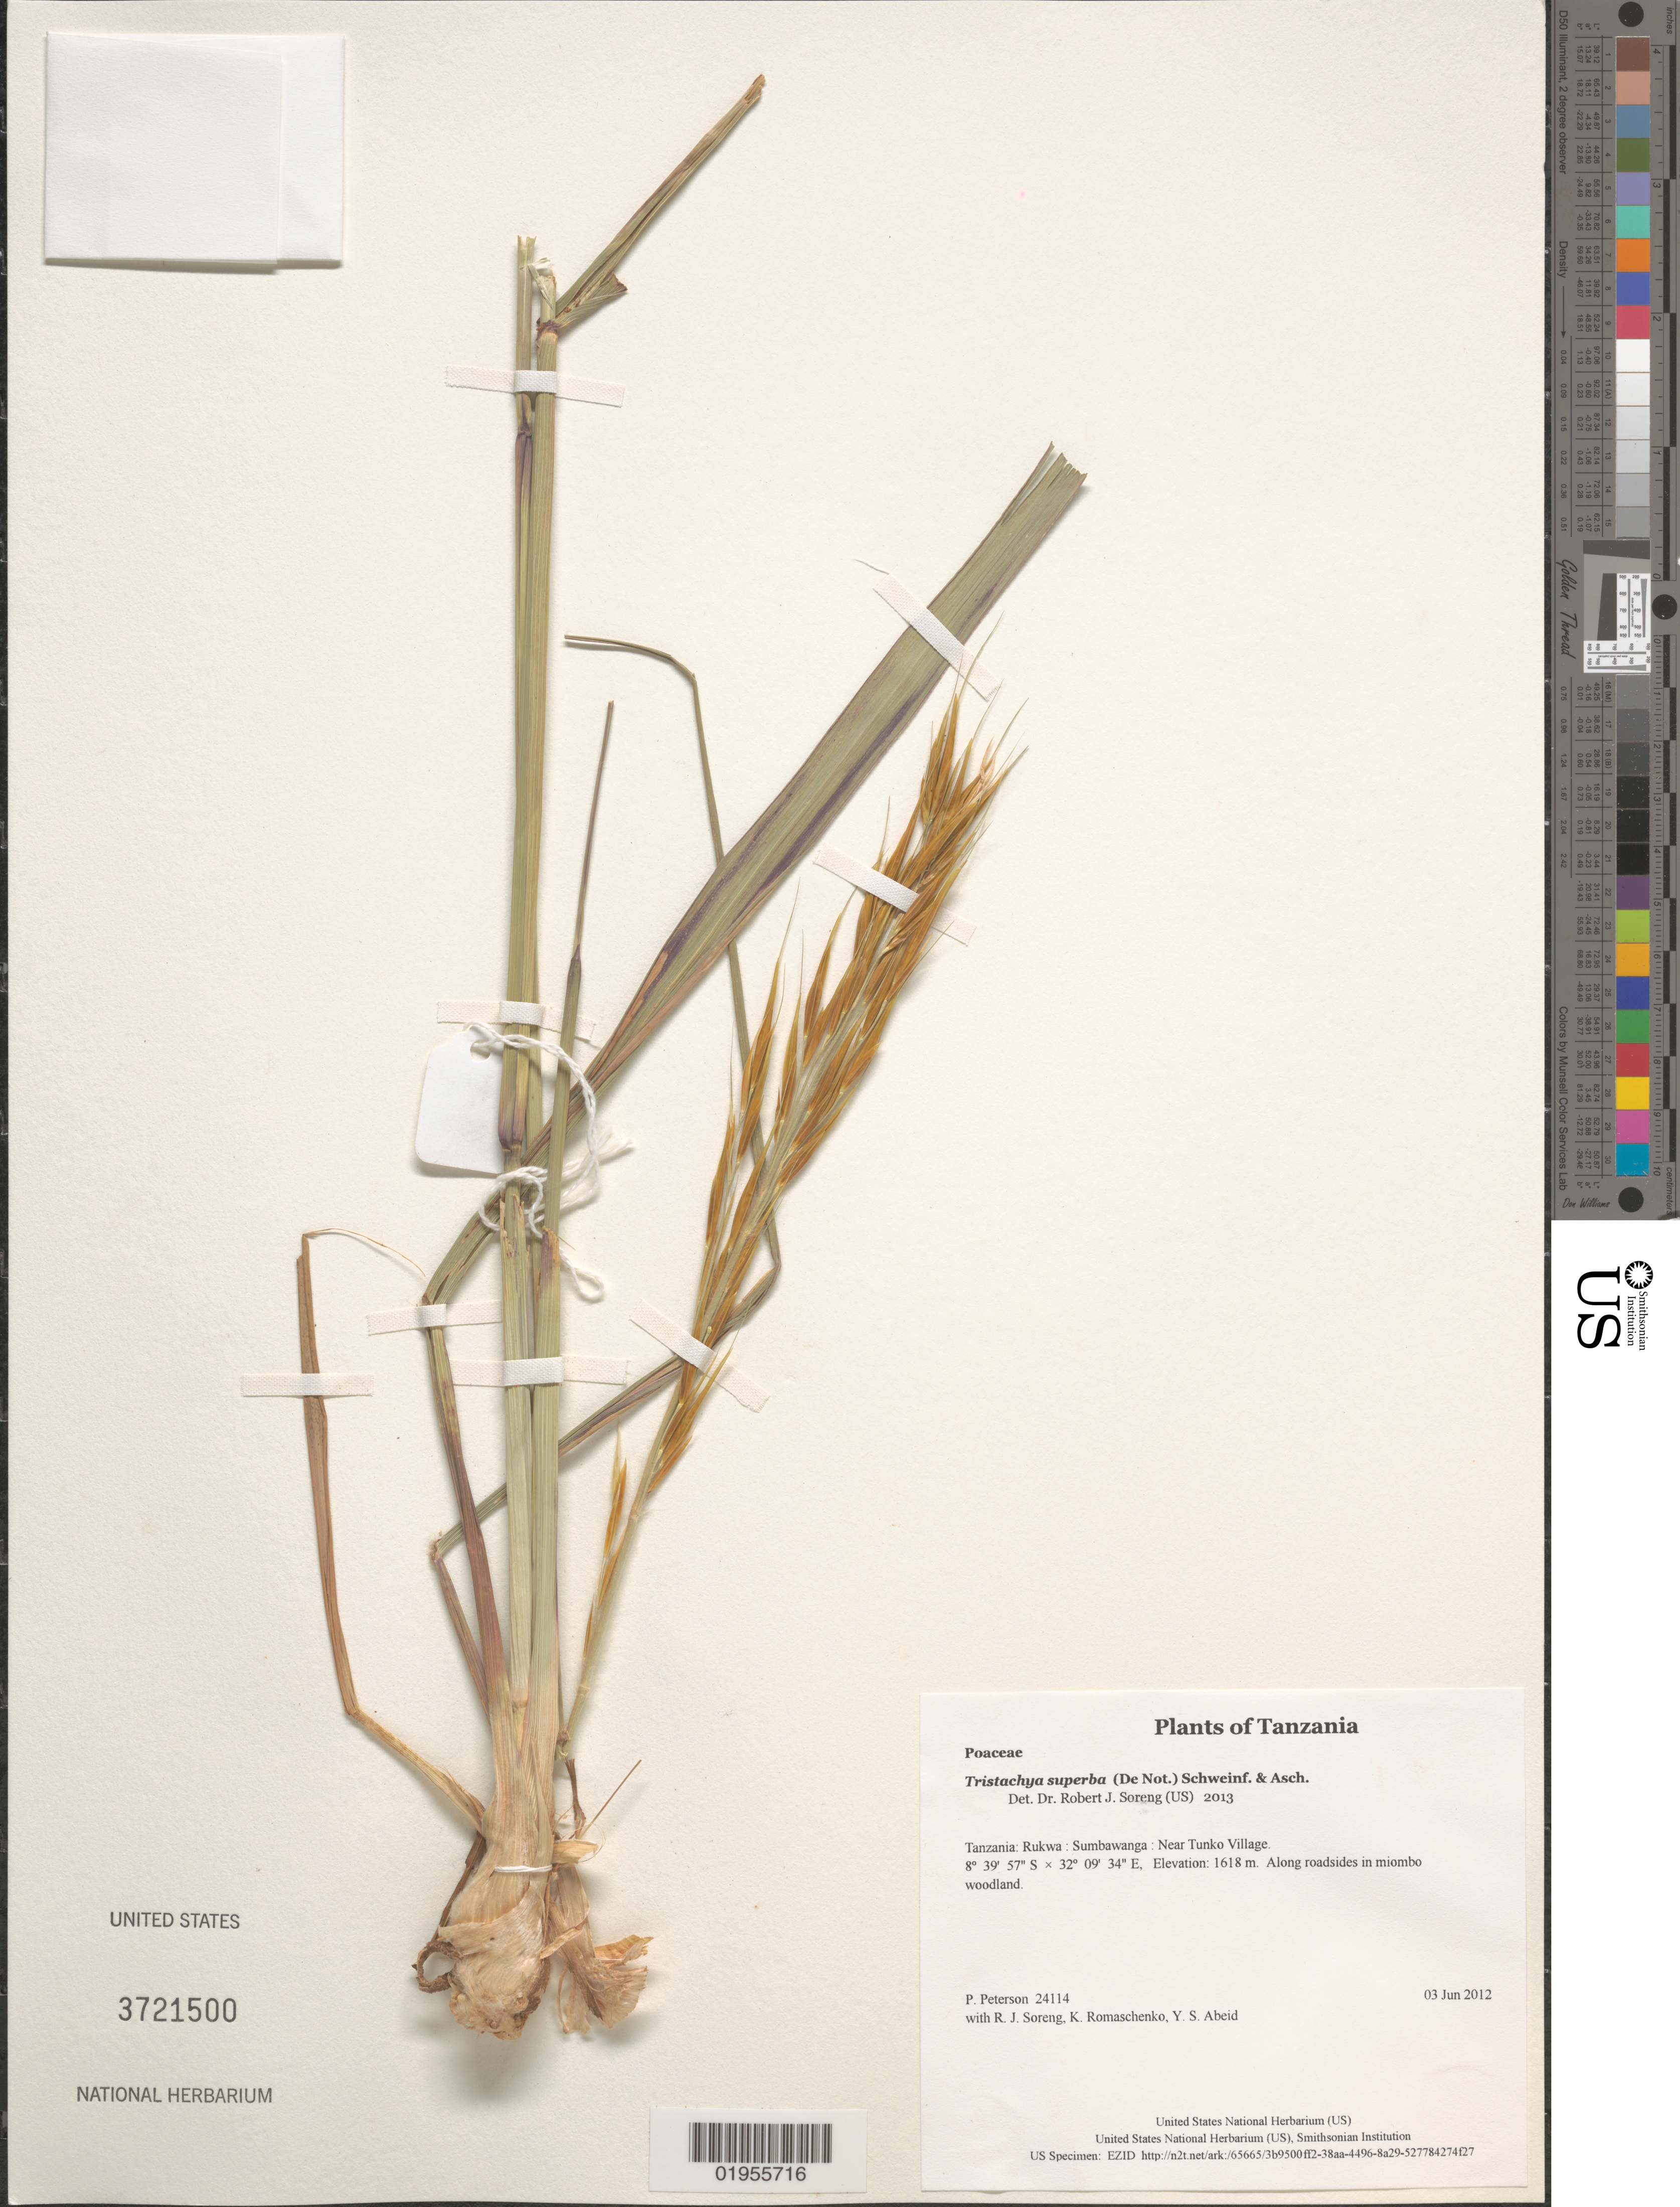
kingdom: Plantae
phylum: Tracheophyta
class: Liliopsida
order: Poales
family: Poaceae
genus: Tristachya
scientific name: Tristachya superba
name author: (De Not.) Schweinf. & Asch.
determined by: Soreng, Robert J., Research Associate (BOT), Smithsonian Institution - National Museum of Natural History (UNITED STATES)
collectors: P. M. Peterson, R. J. Soreng, K. Romaschenko & Y. Abeid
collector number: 24114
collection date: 2012-06-03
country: Tanzania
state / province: Rukwa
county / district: Sumbawanga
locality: Near Tunko Village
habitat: Along roadsides in miombo woodland.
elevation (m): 1618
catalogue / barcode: US 3721500